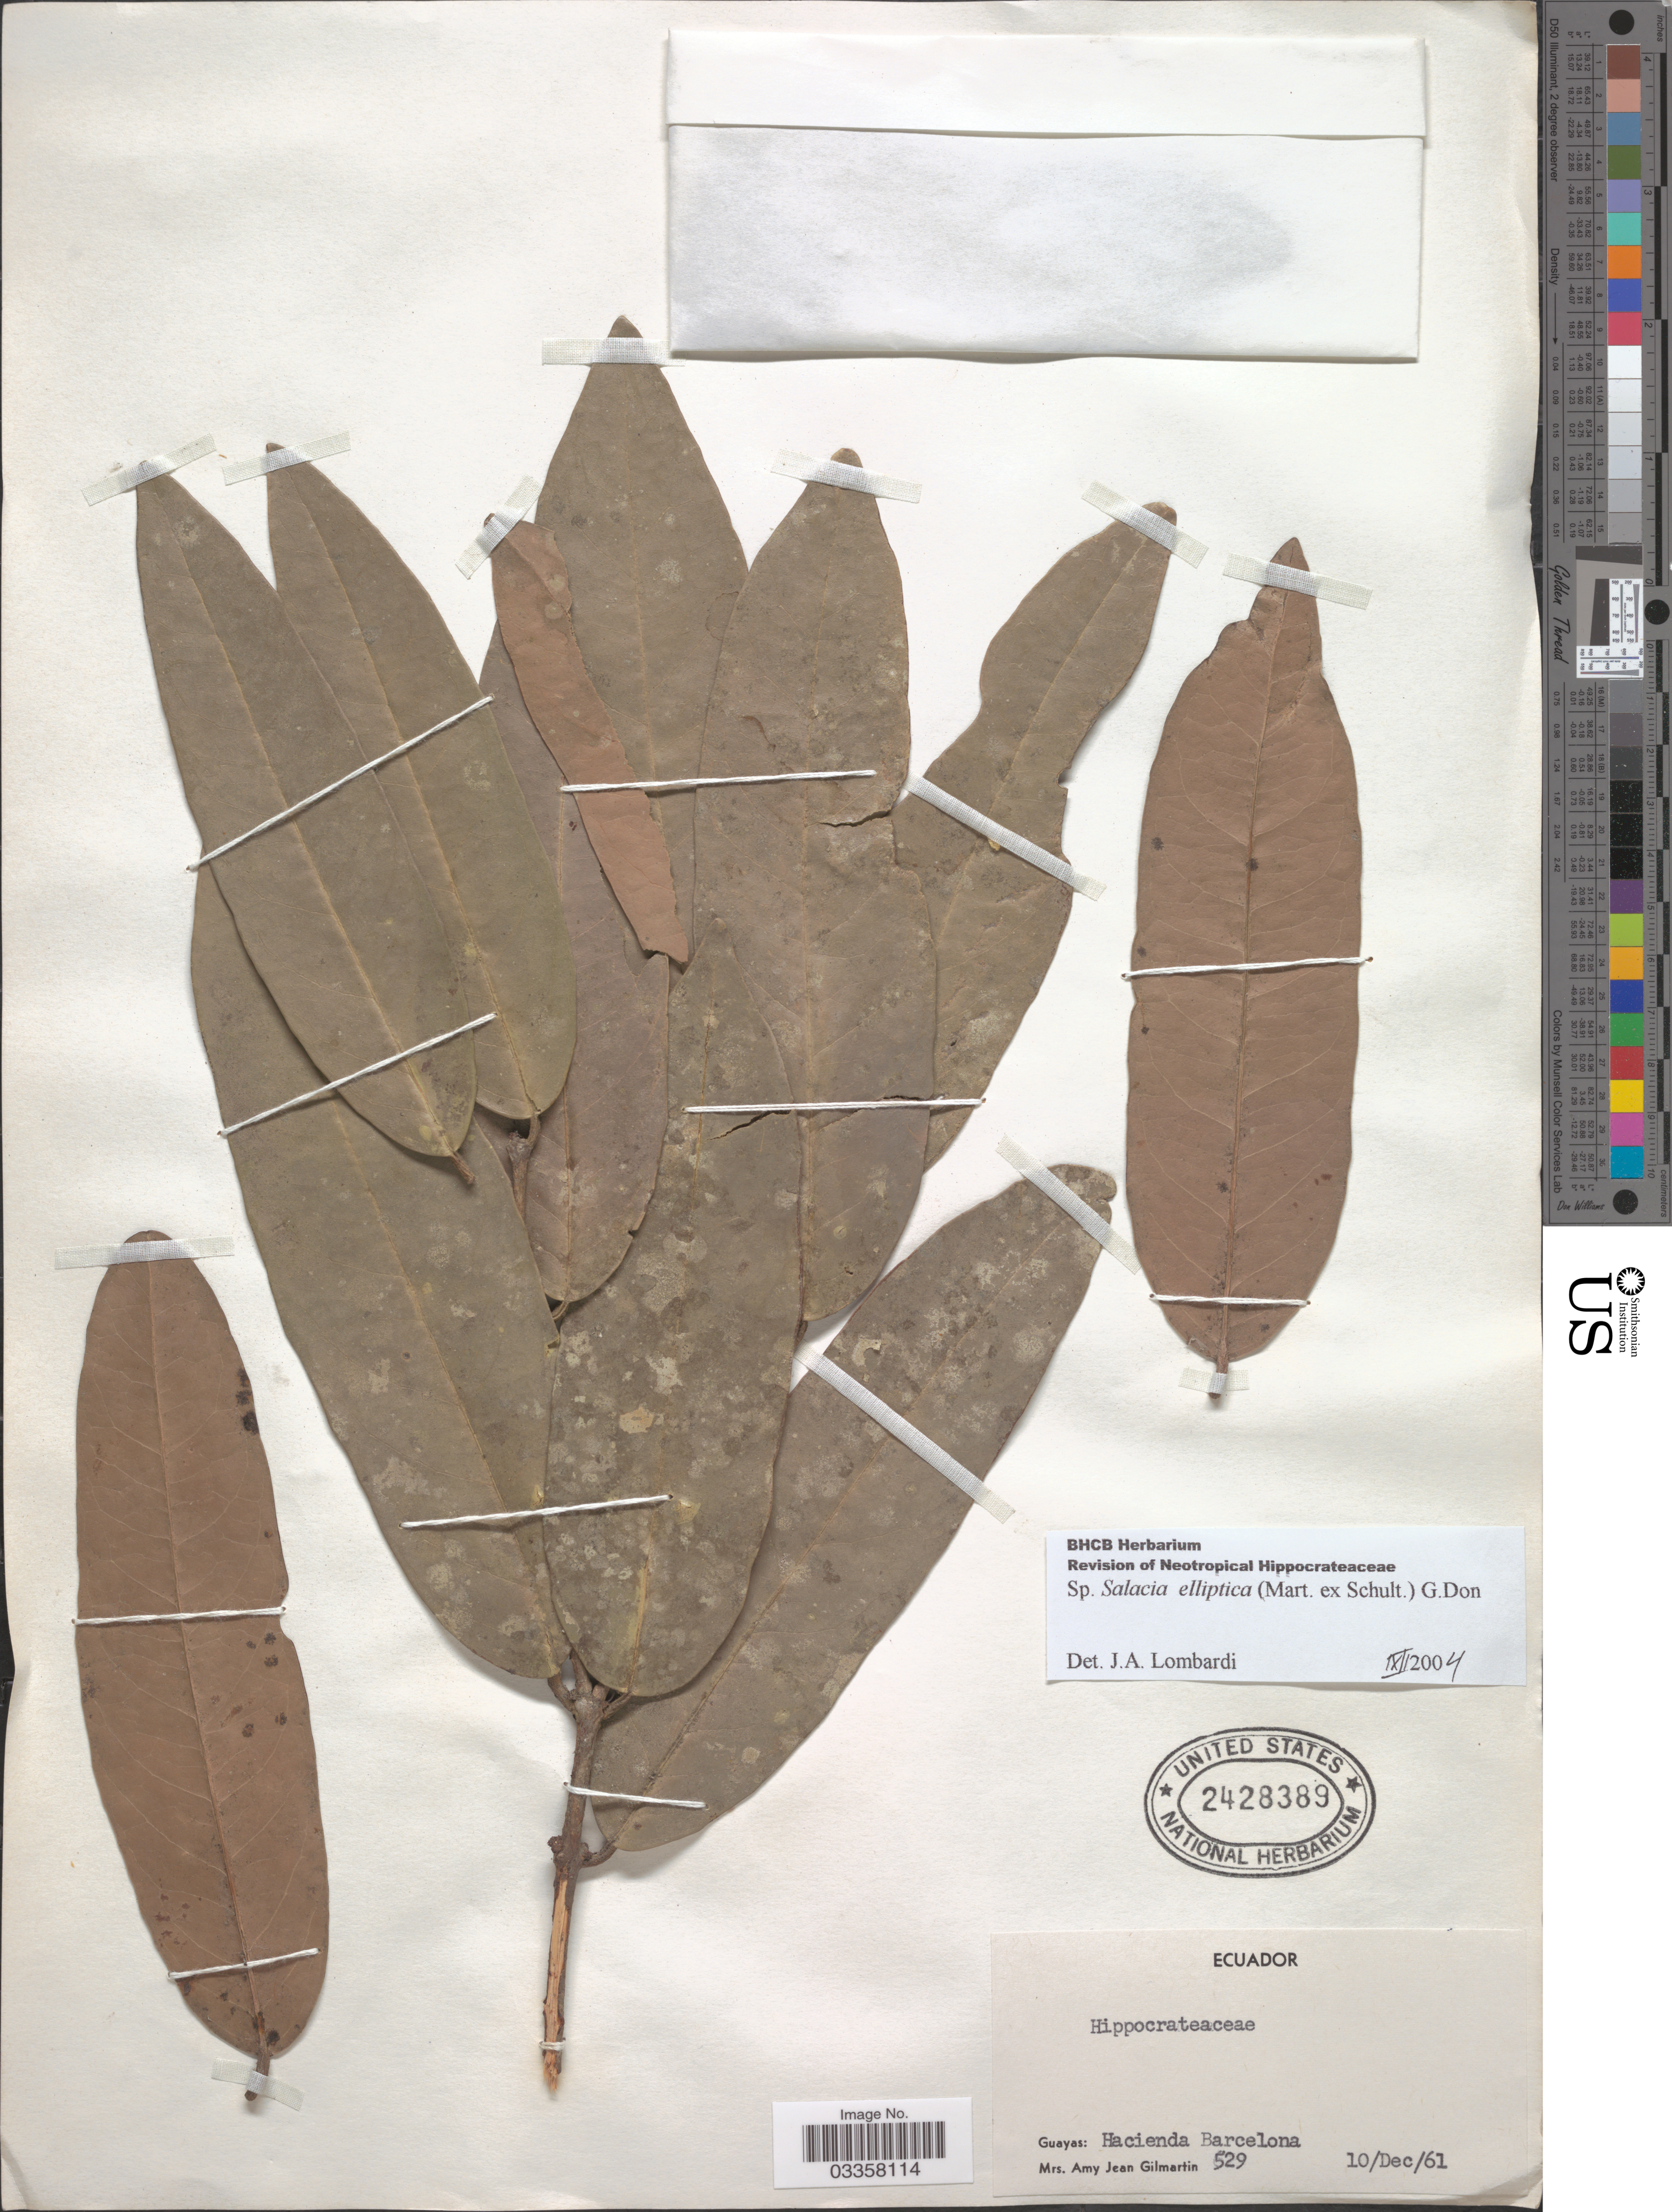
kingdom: Plantae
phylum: Tracheophyta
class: Magnoliopsida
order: Celastrales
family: Celastraceae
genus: Salacia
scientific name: Salacia elliptica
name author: (Mart. ex Schult.) G. Don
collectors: A. J. Gilmartin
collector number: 529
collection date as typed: Transcribed d/m/y: 10/12/61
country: Ecuador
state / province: Guayas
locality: Hacienda Barcelona.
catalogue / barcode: US 2428389